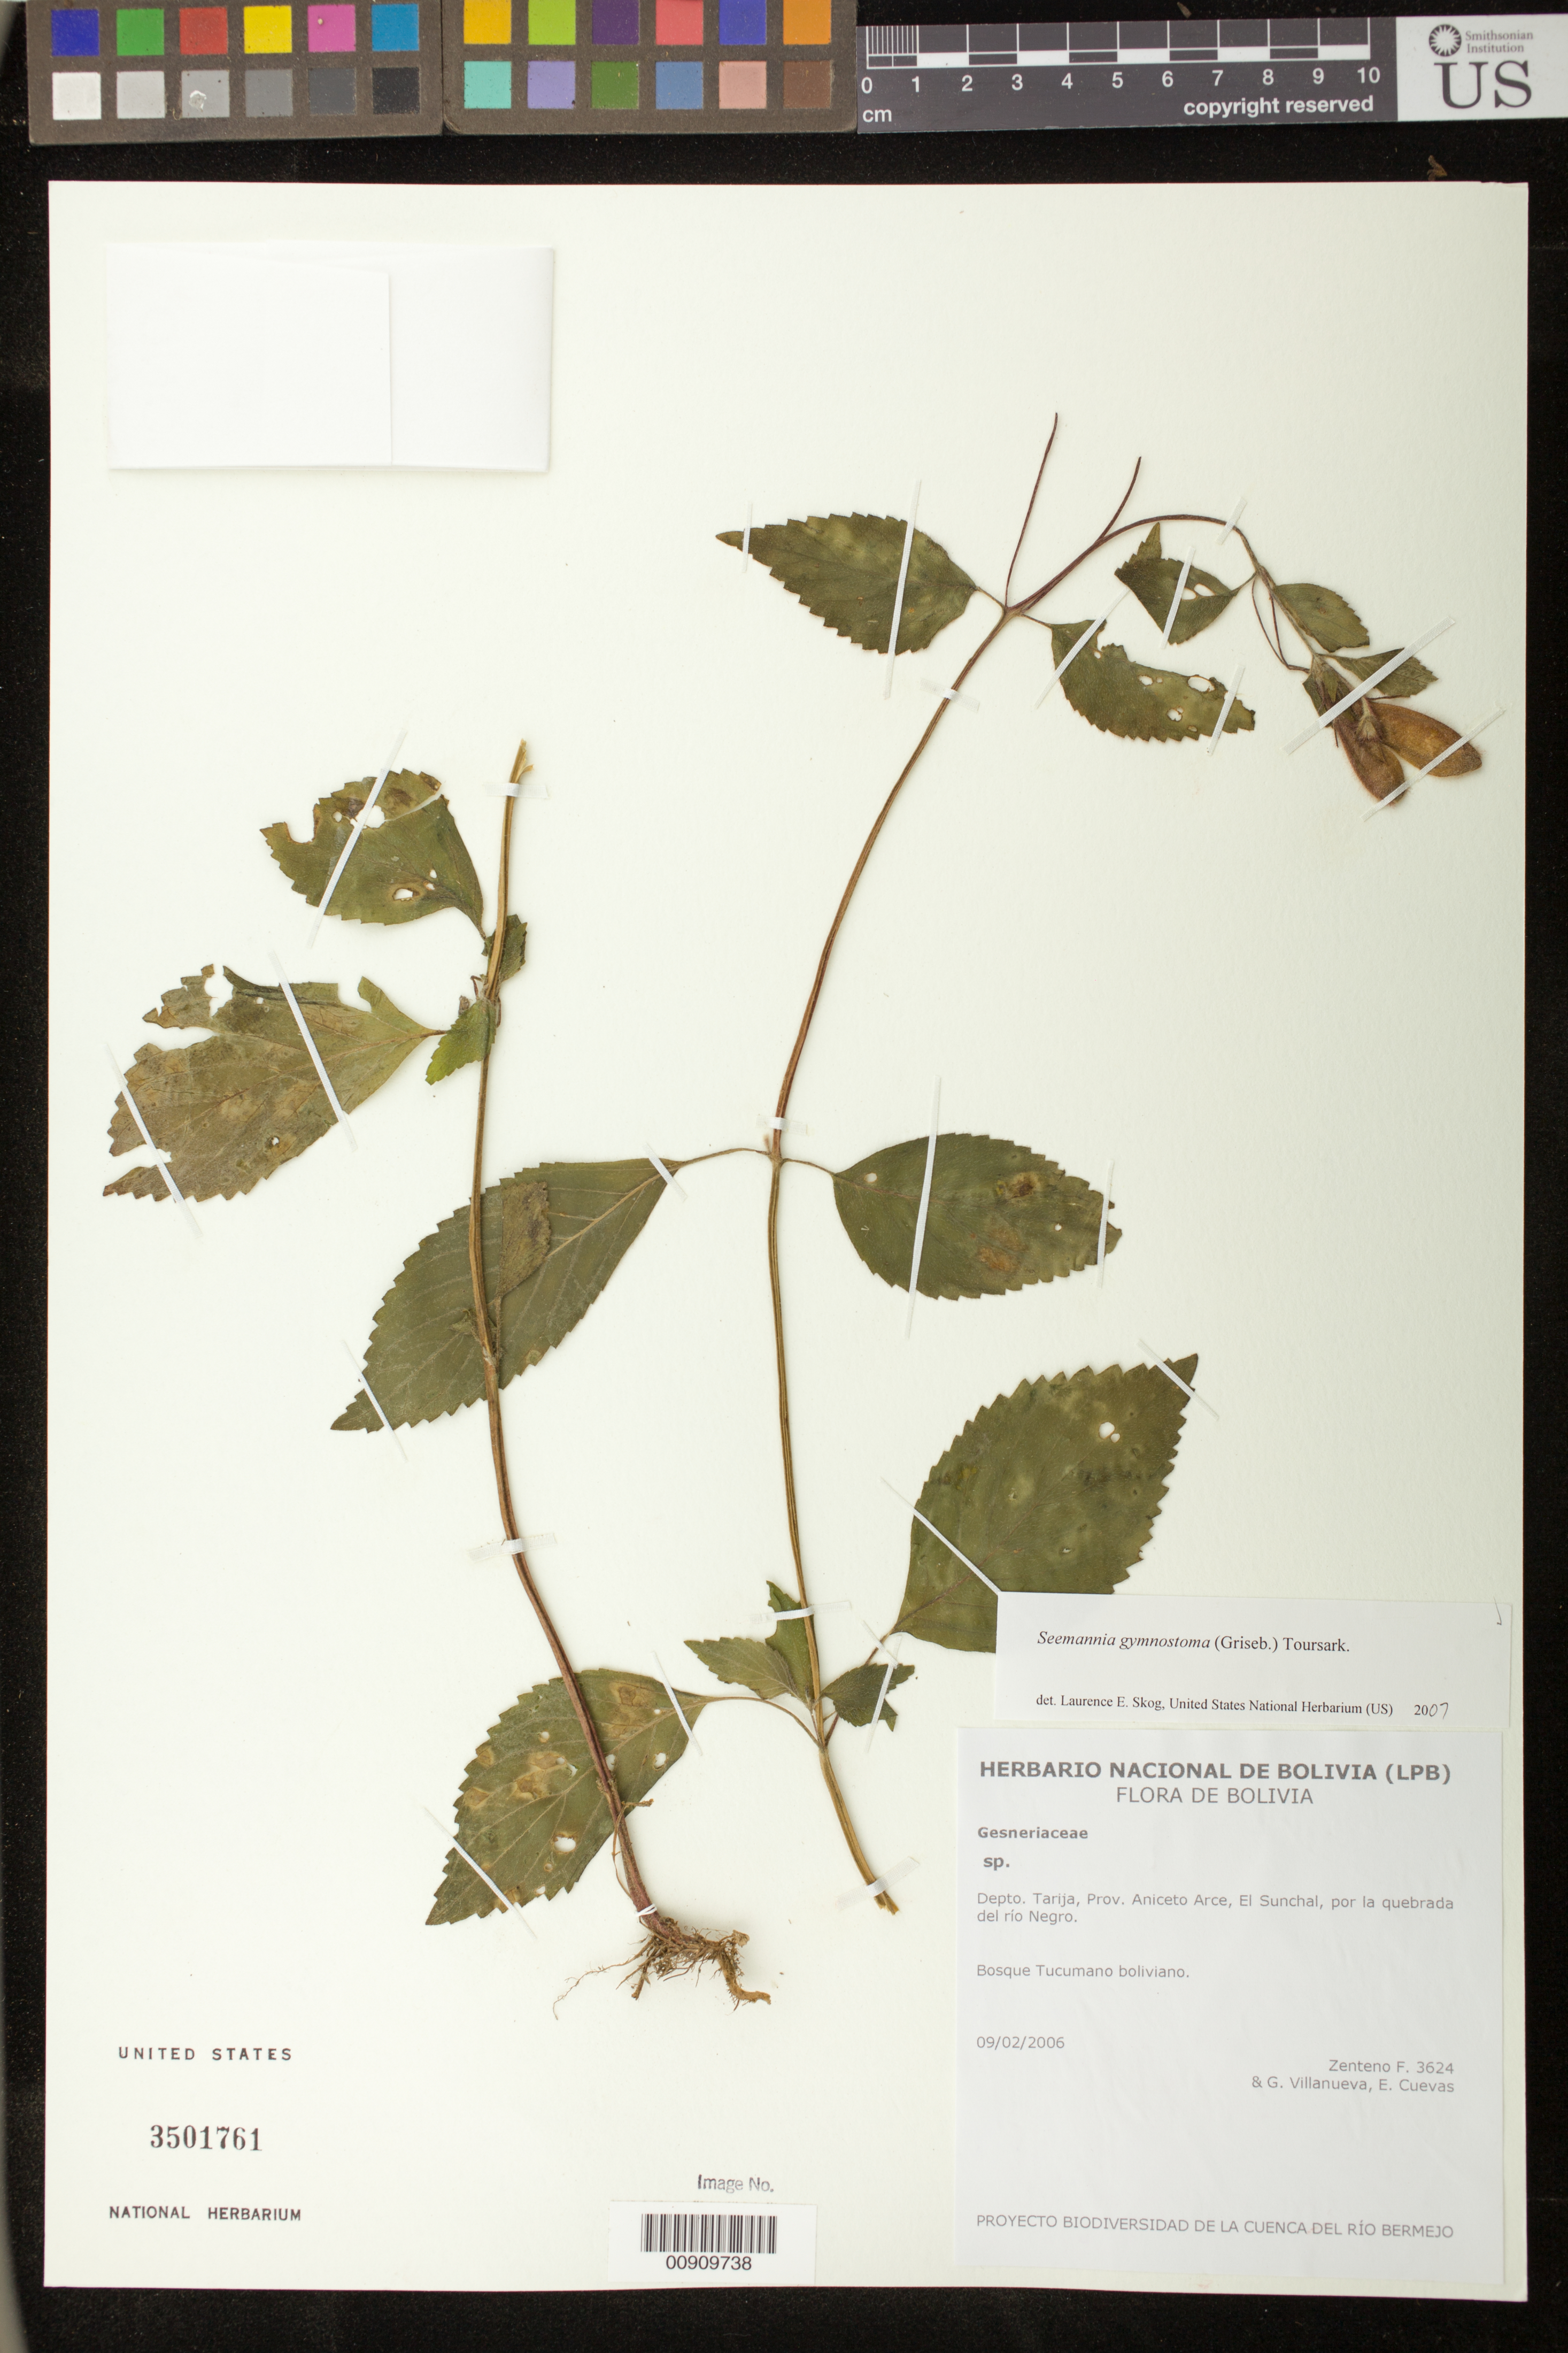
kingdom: Plantae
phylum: Tracheophyta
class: Magnoliopsida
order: Lamiales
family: Gesneriaceae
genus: Seemannia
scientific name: Seemannia gymnostoma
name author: (Griseb.) Toursark.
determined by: Skog, Laurence E.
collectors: F. Zenteno, G. Villanueva & E. Cuevas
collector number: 3624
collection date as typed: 09 Feb 2006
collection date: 2006-02-09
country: Bolivia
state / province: Tarija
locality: Depto. Tarija, Prov. Aniceto Arce, El Sunchal, por la quebrada del río Negro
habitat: Bosque Tucumano boliviano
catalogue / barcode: US 3501761